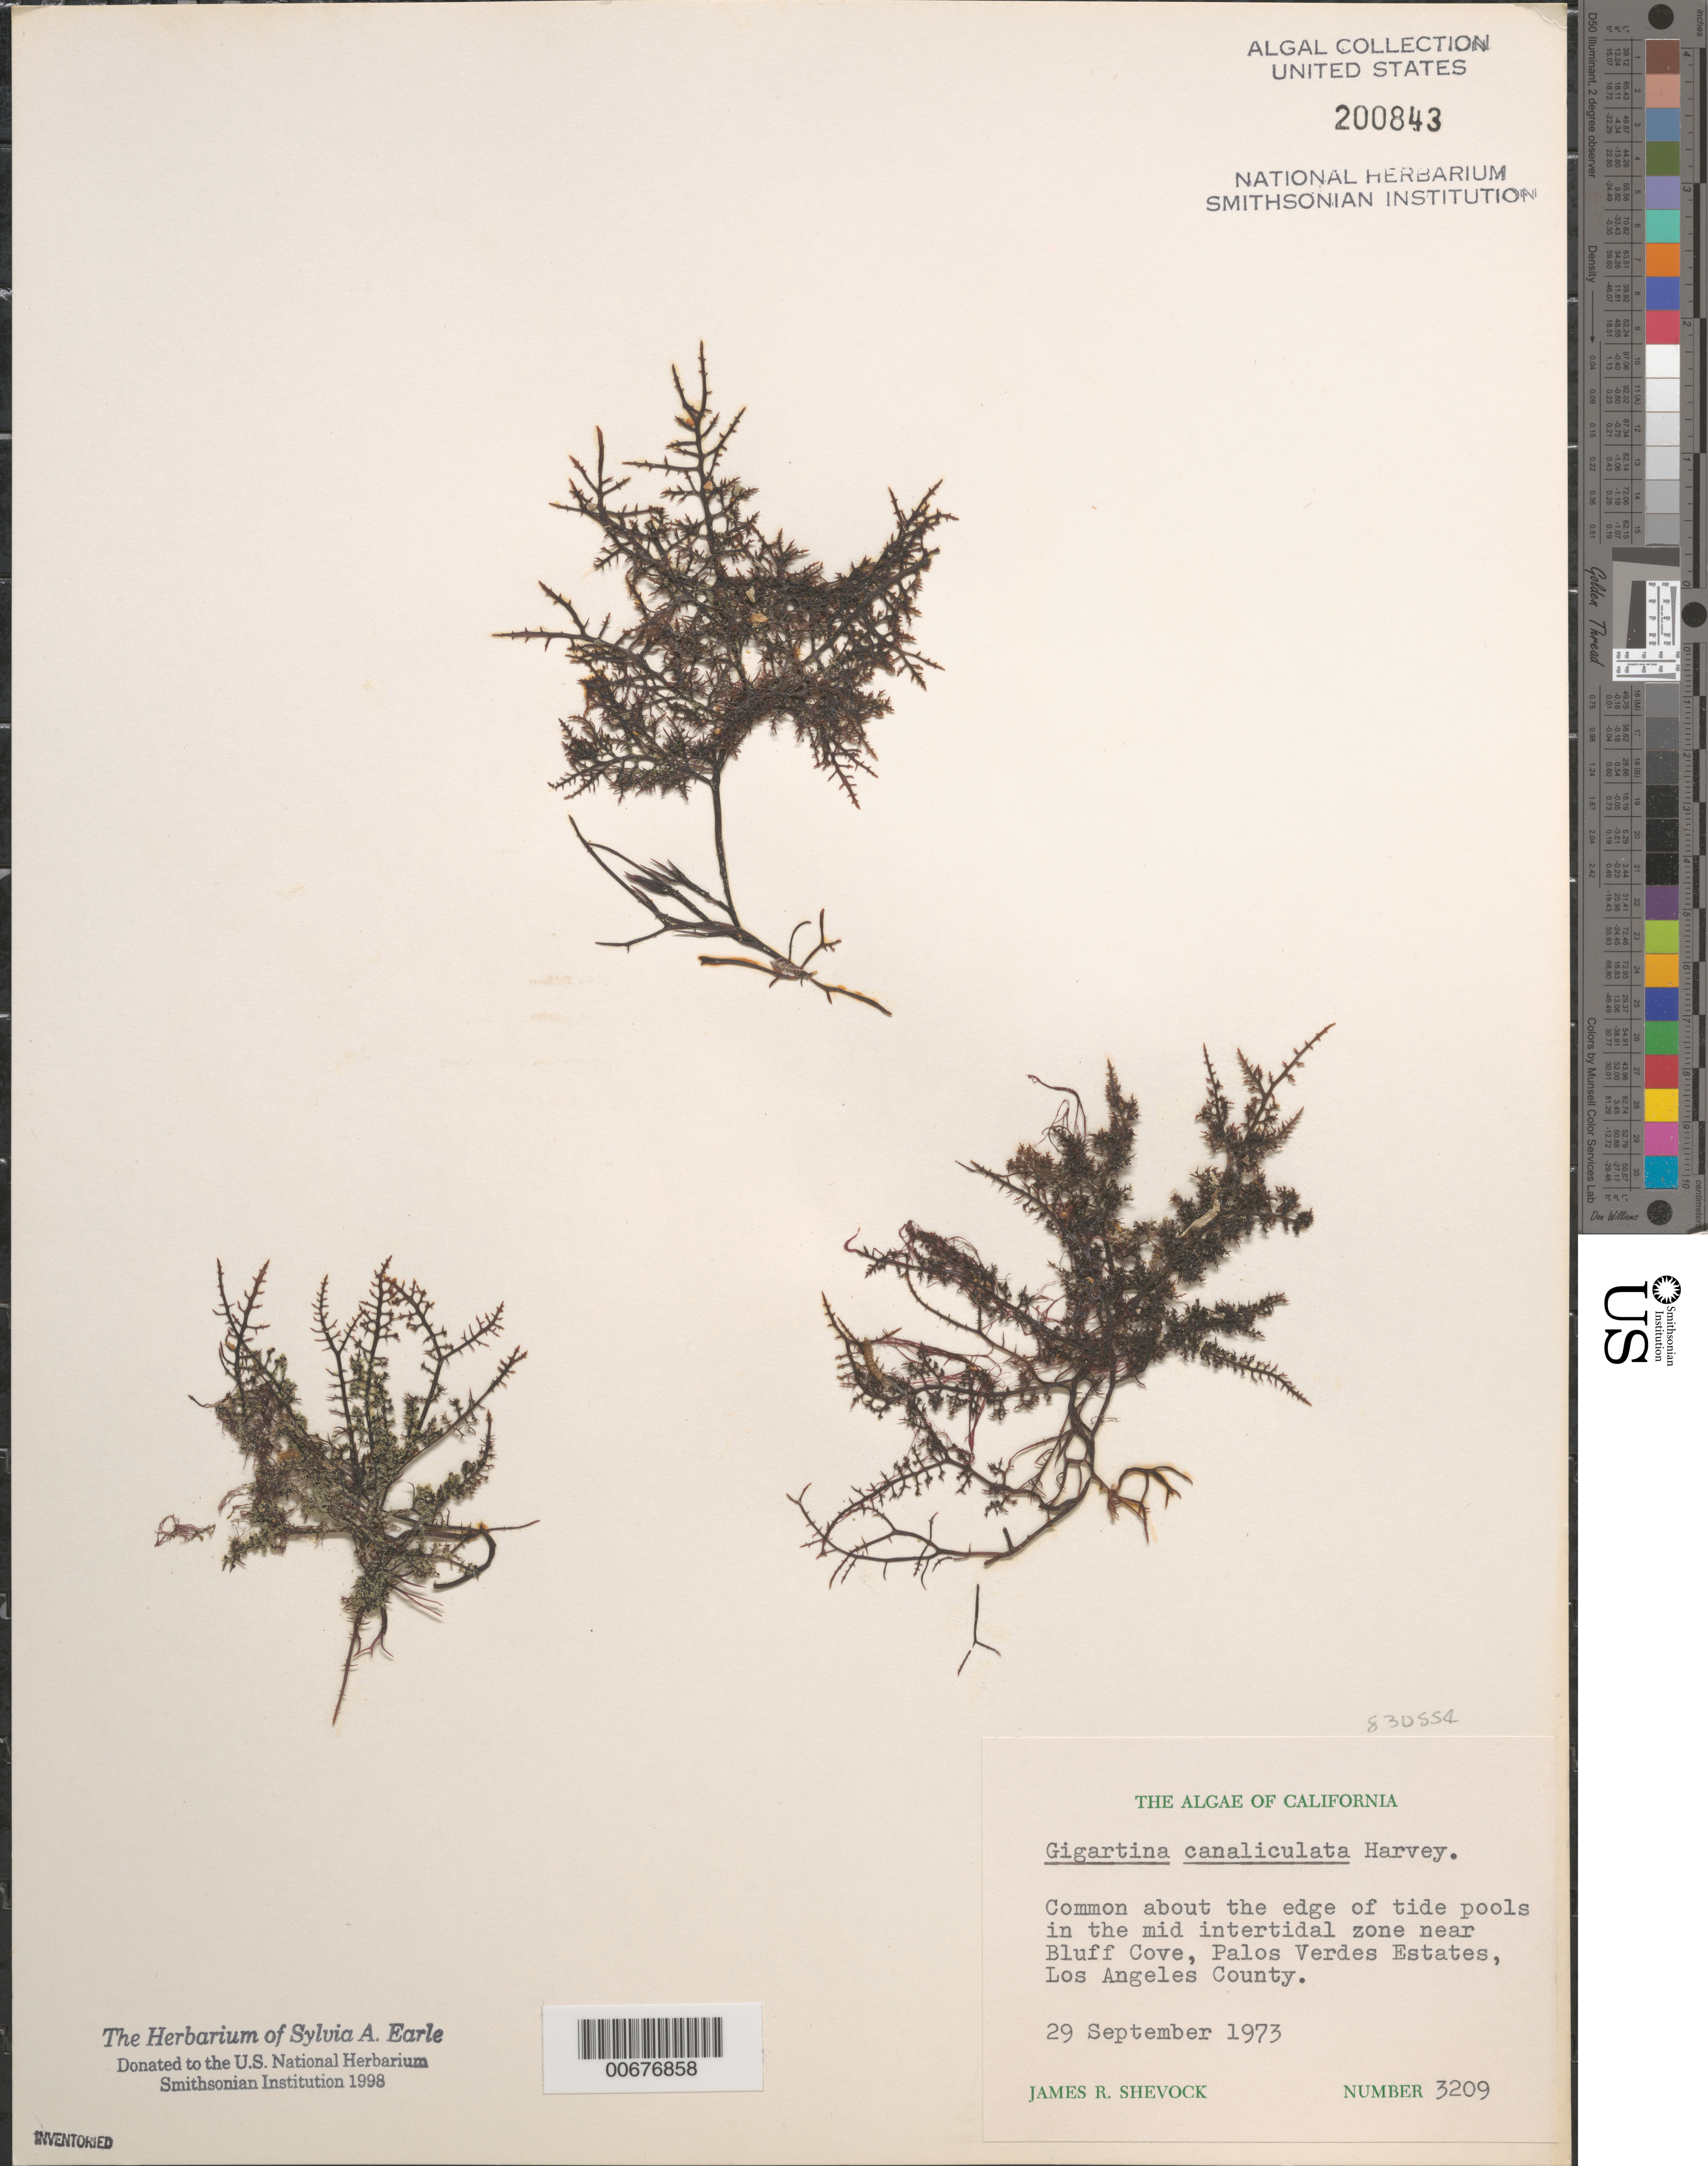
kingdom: Plantae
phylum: Rhodophyta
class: Florideophyceae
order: Gigartinales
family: Gigartinaceae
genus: Chondracanthus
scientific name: Chondracanthus canaliculatus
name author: (Harv.) Guiry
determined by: Algae name updating Project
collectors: J. R. Shevock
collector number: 3209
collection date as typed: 29 Sep 1973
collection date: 1973-09-29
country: United States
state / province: California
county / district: Los Angeles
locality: Palos Verdes Estates, near Bluff Cove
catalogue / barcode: US 200843